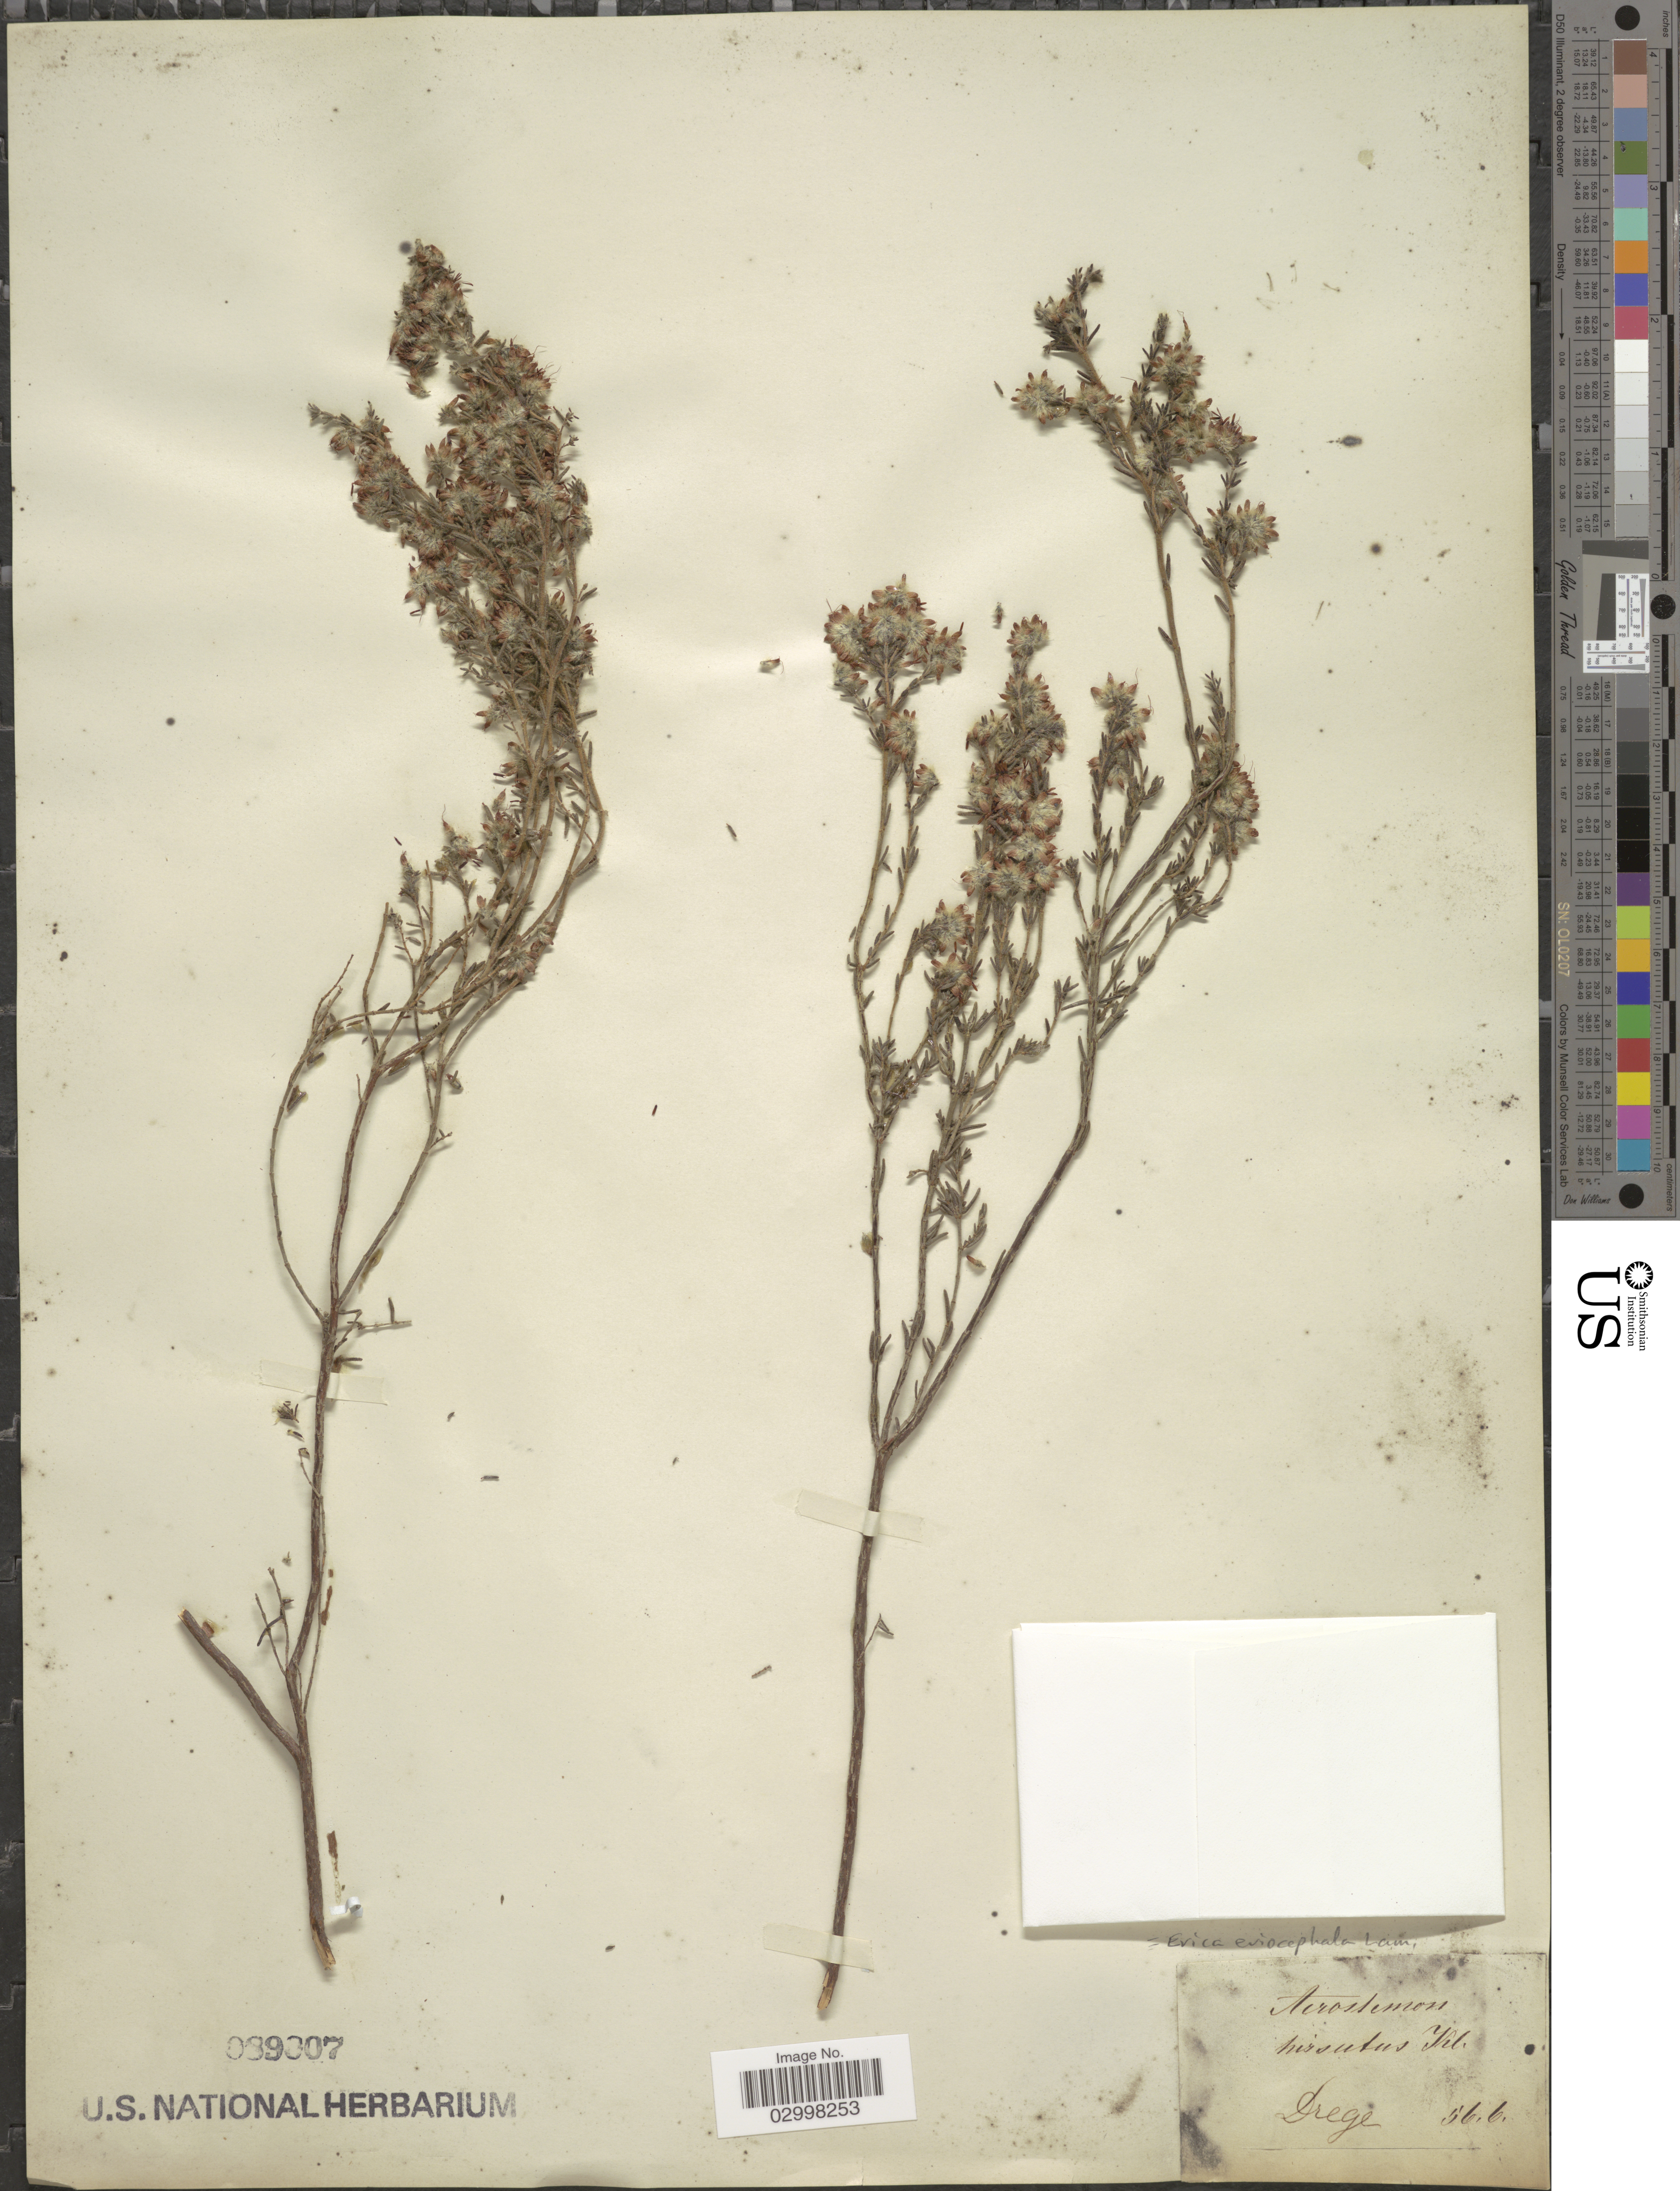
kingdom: Plantae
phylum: Tracheophyta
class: Magnoliopsida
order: Ericales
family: Ericaceae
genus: Erica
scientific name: Erica eriocephala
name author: Lam.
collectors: Drege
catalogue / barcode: US 89007